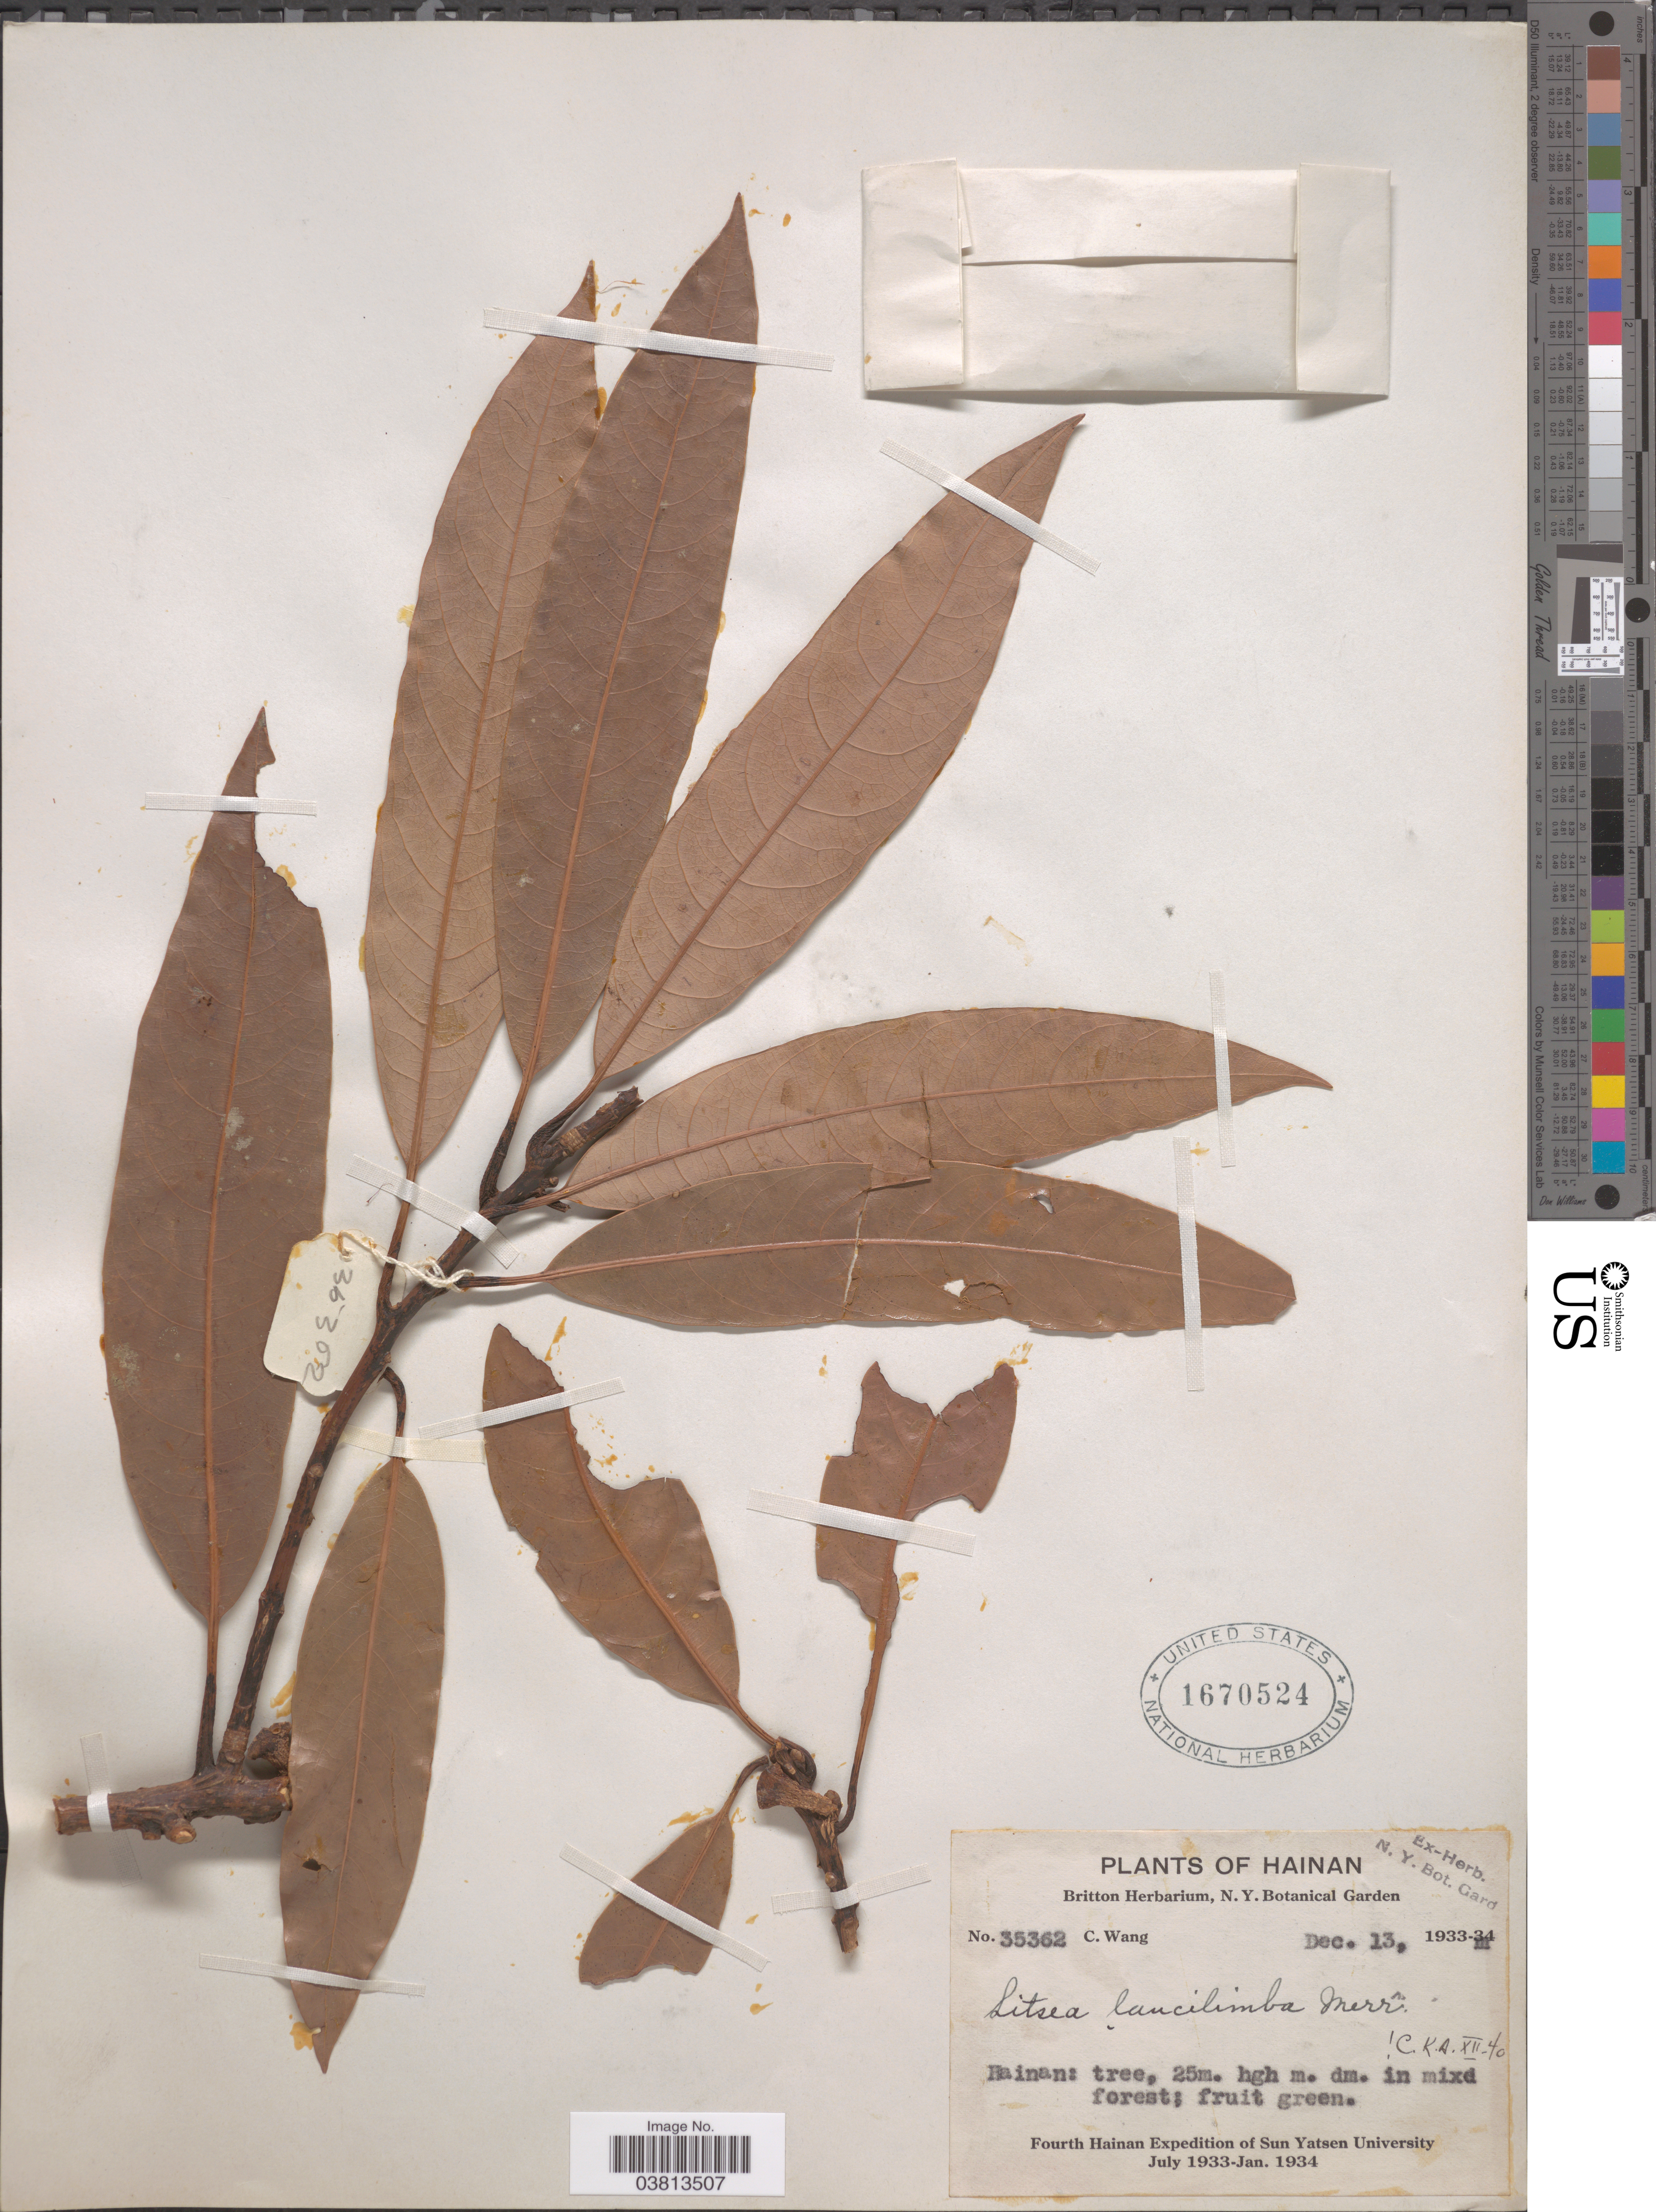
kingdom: Plantae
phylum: Tracheophyta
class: Magnoliopsida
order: Laurales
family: Lauraceae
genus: Litsea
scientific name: Litsea lancilimba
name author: Merr.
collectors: C. Wang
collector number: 35362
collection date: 1933-12-13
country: China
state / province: Hainan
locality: Hainan.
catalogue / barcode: US 1670524